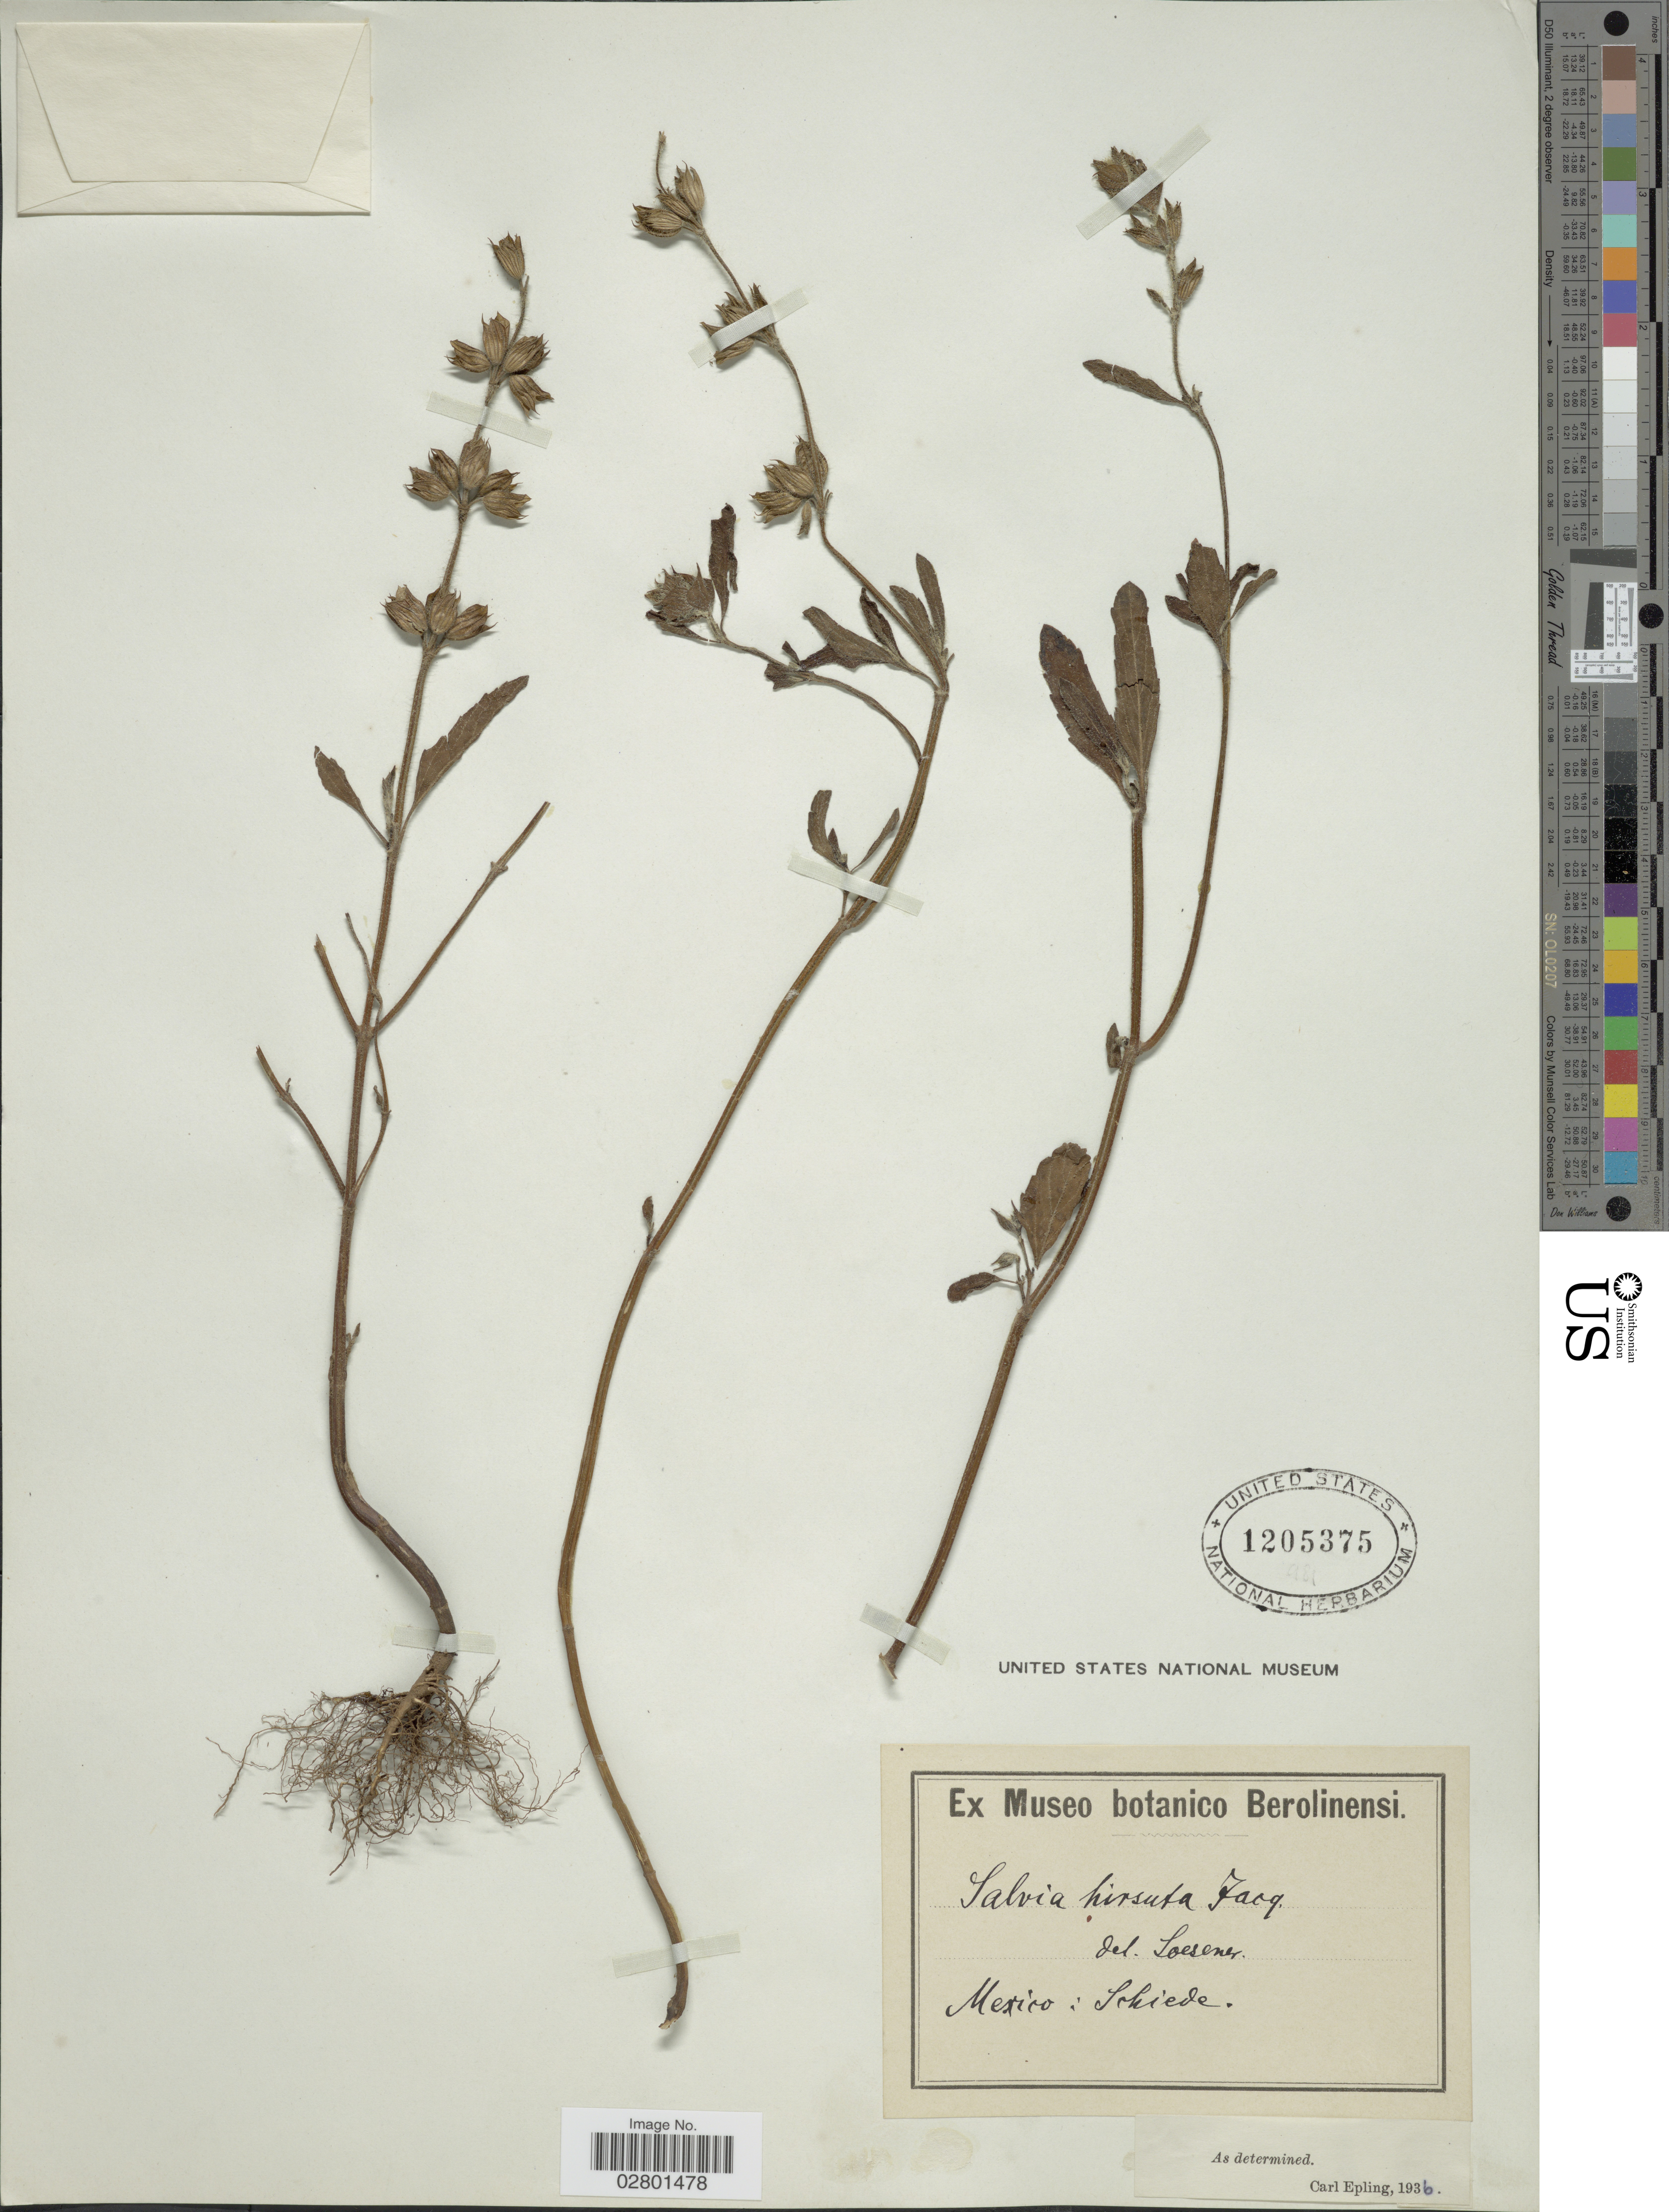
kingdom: Plantae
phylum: Tracheophyta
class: Magnoliopsida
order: Lamiales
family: Lamiaceae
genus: Salvia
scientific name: Salvia hirsuta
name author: Jacq.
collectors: Schiede, --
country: Mexico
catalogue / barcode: US 1205375